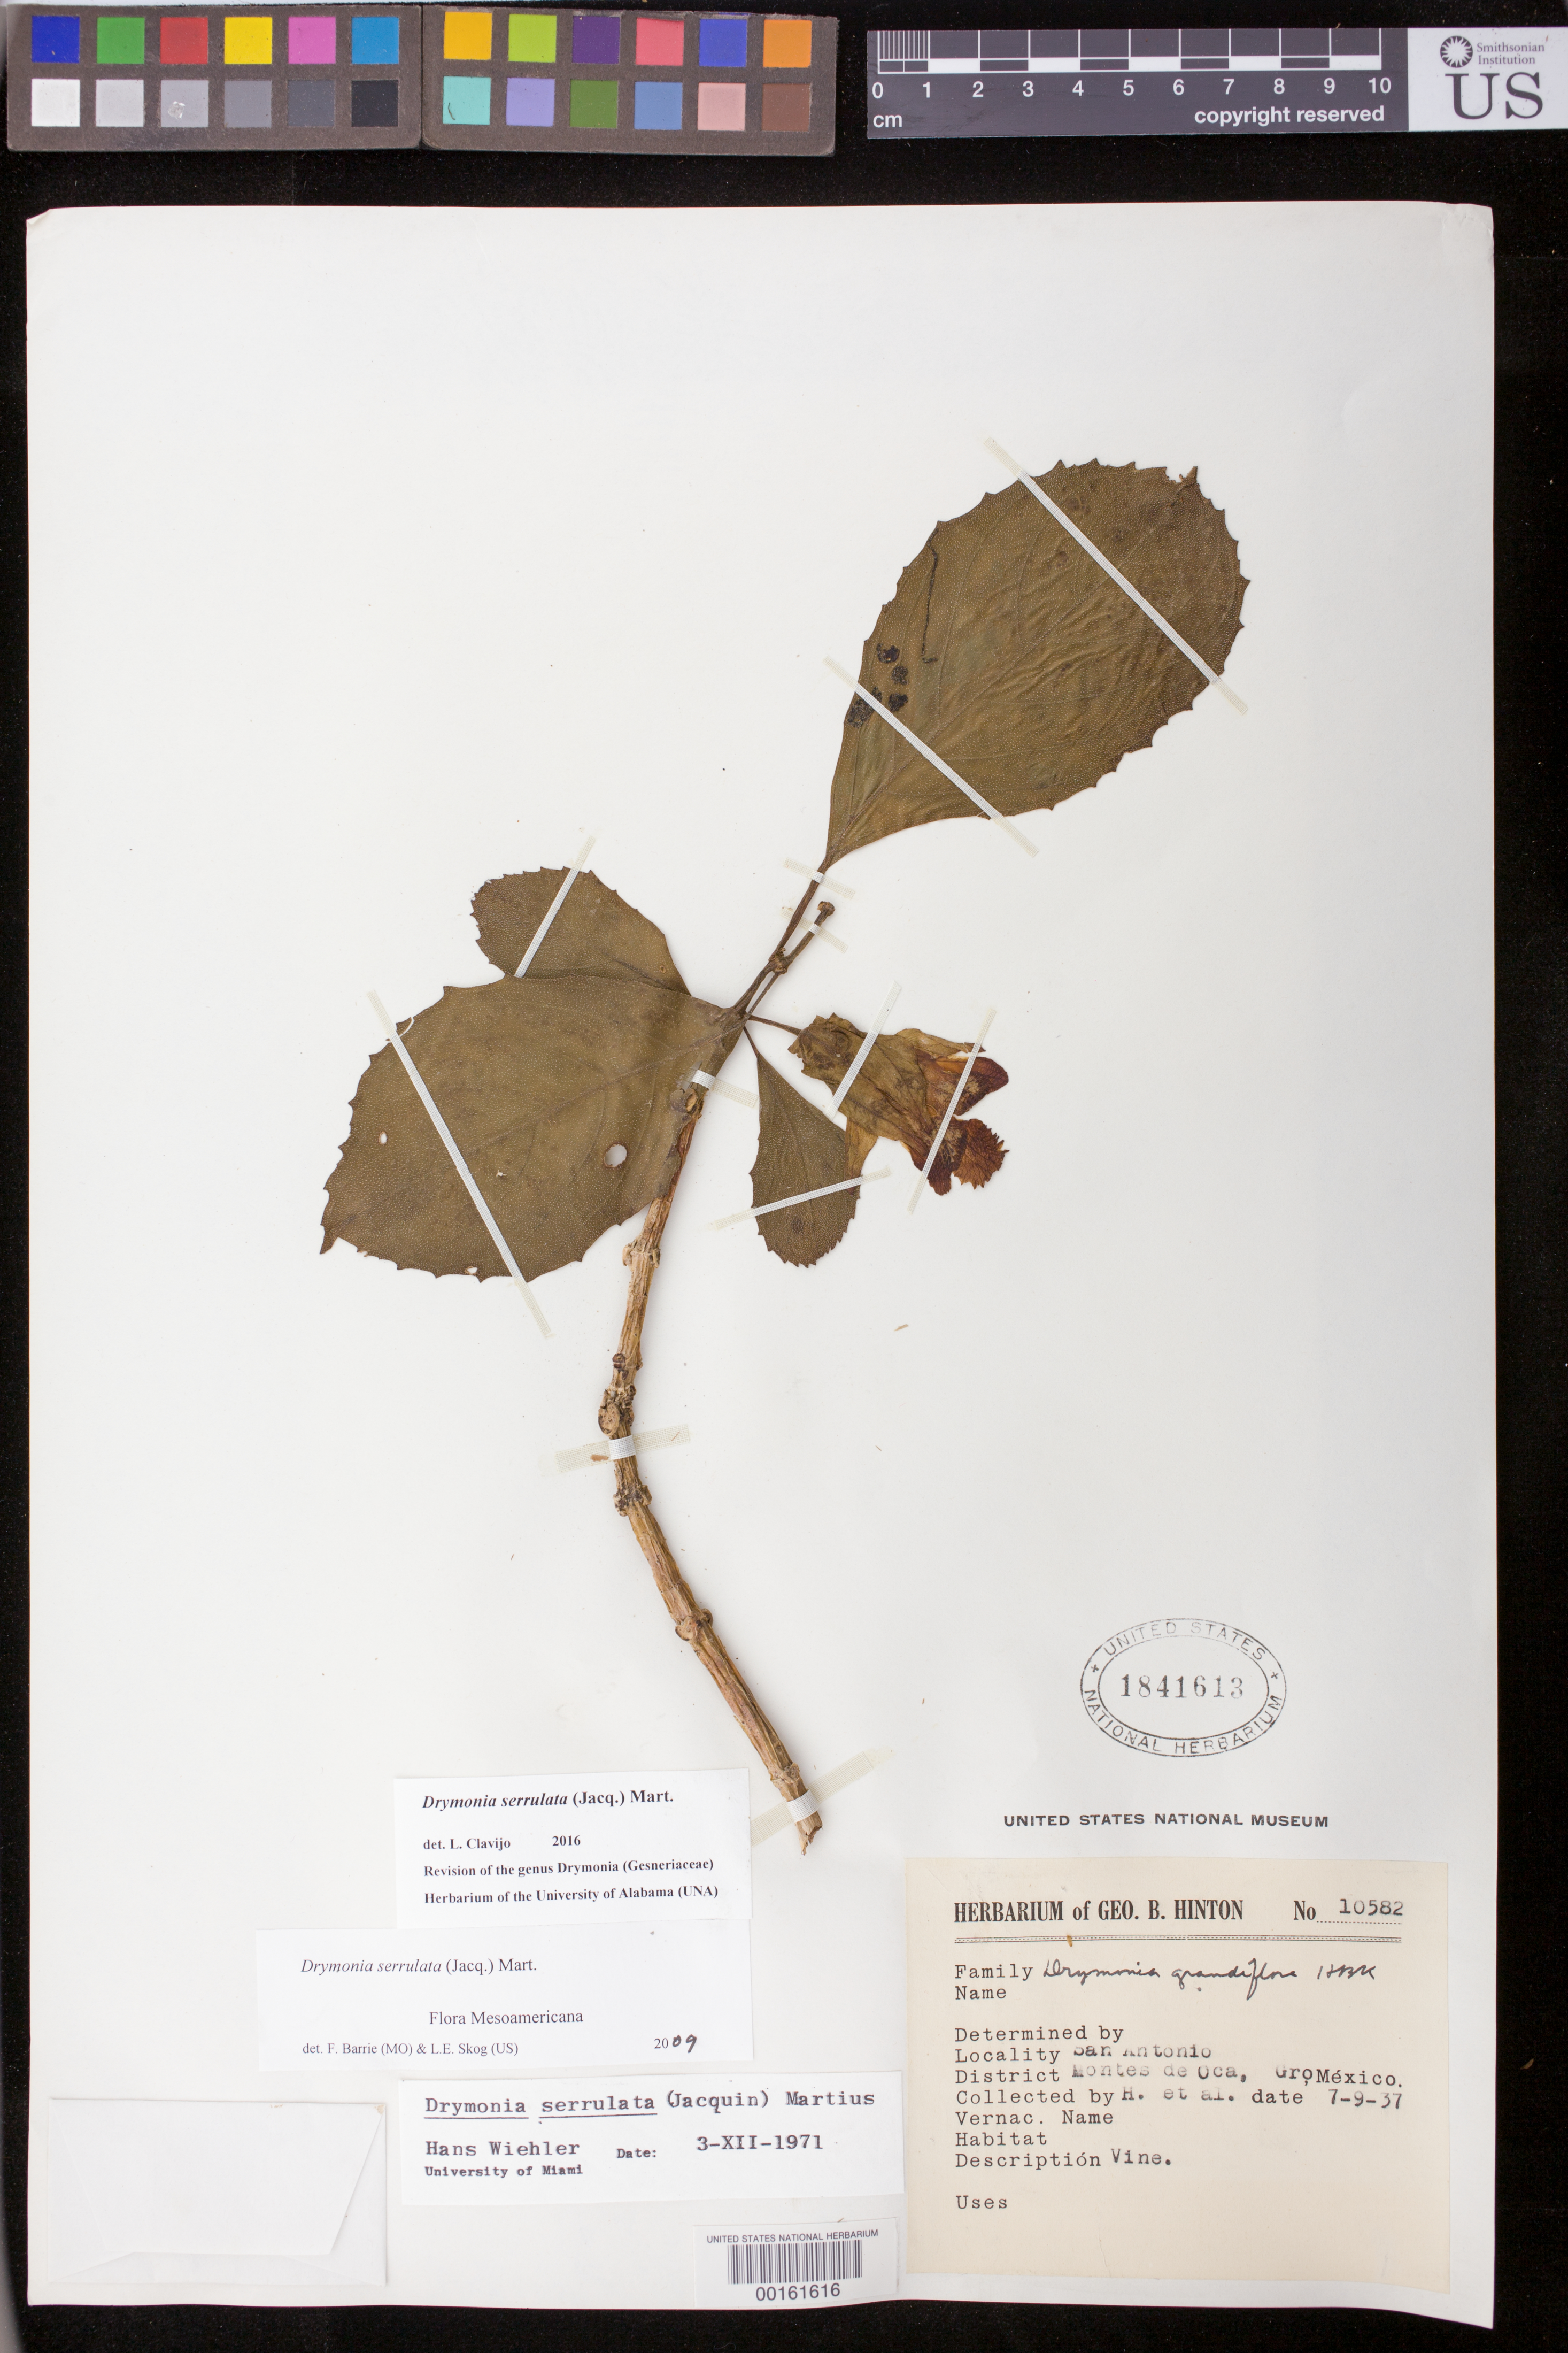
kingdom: Plantae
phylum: Tracheophyta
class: Magnoliopsida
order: Lamiales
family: Gesneriaceae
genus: Drymonia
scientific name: Drymonia serrulata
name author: (Jacq.) Mart.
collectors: G. B. Hinton & et al.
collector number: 10582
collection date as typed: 09 Jul 1937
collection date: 1937-07-09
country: Mexico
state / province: Guerrero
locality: Montes de Oca dist., San Antonio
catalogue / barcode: US 1841613